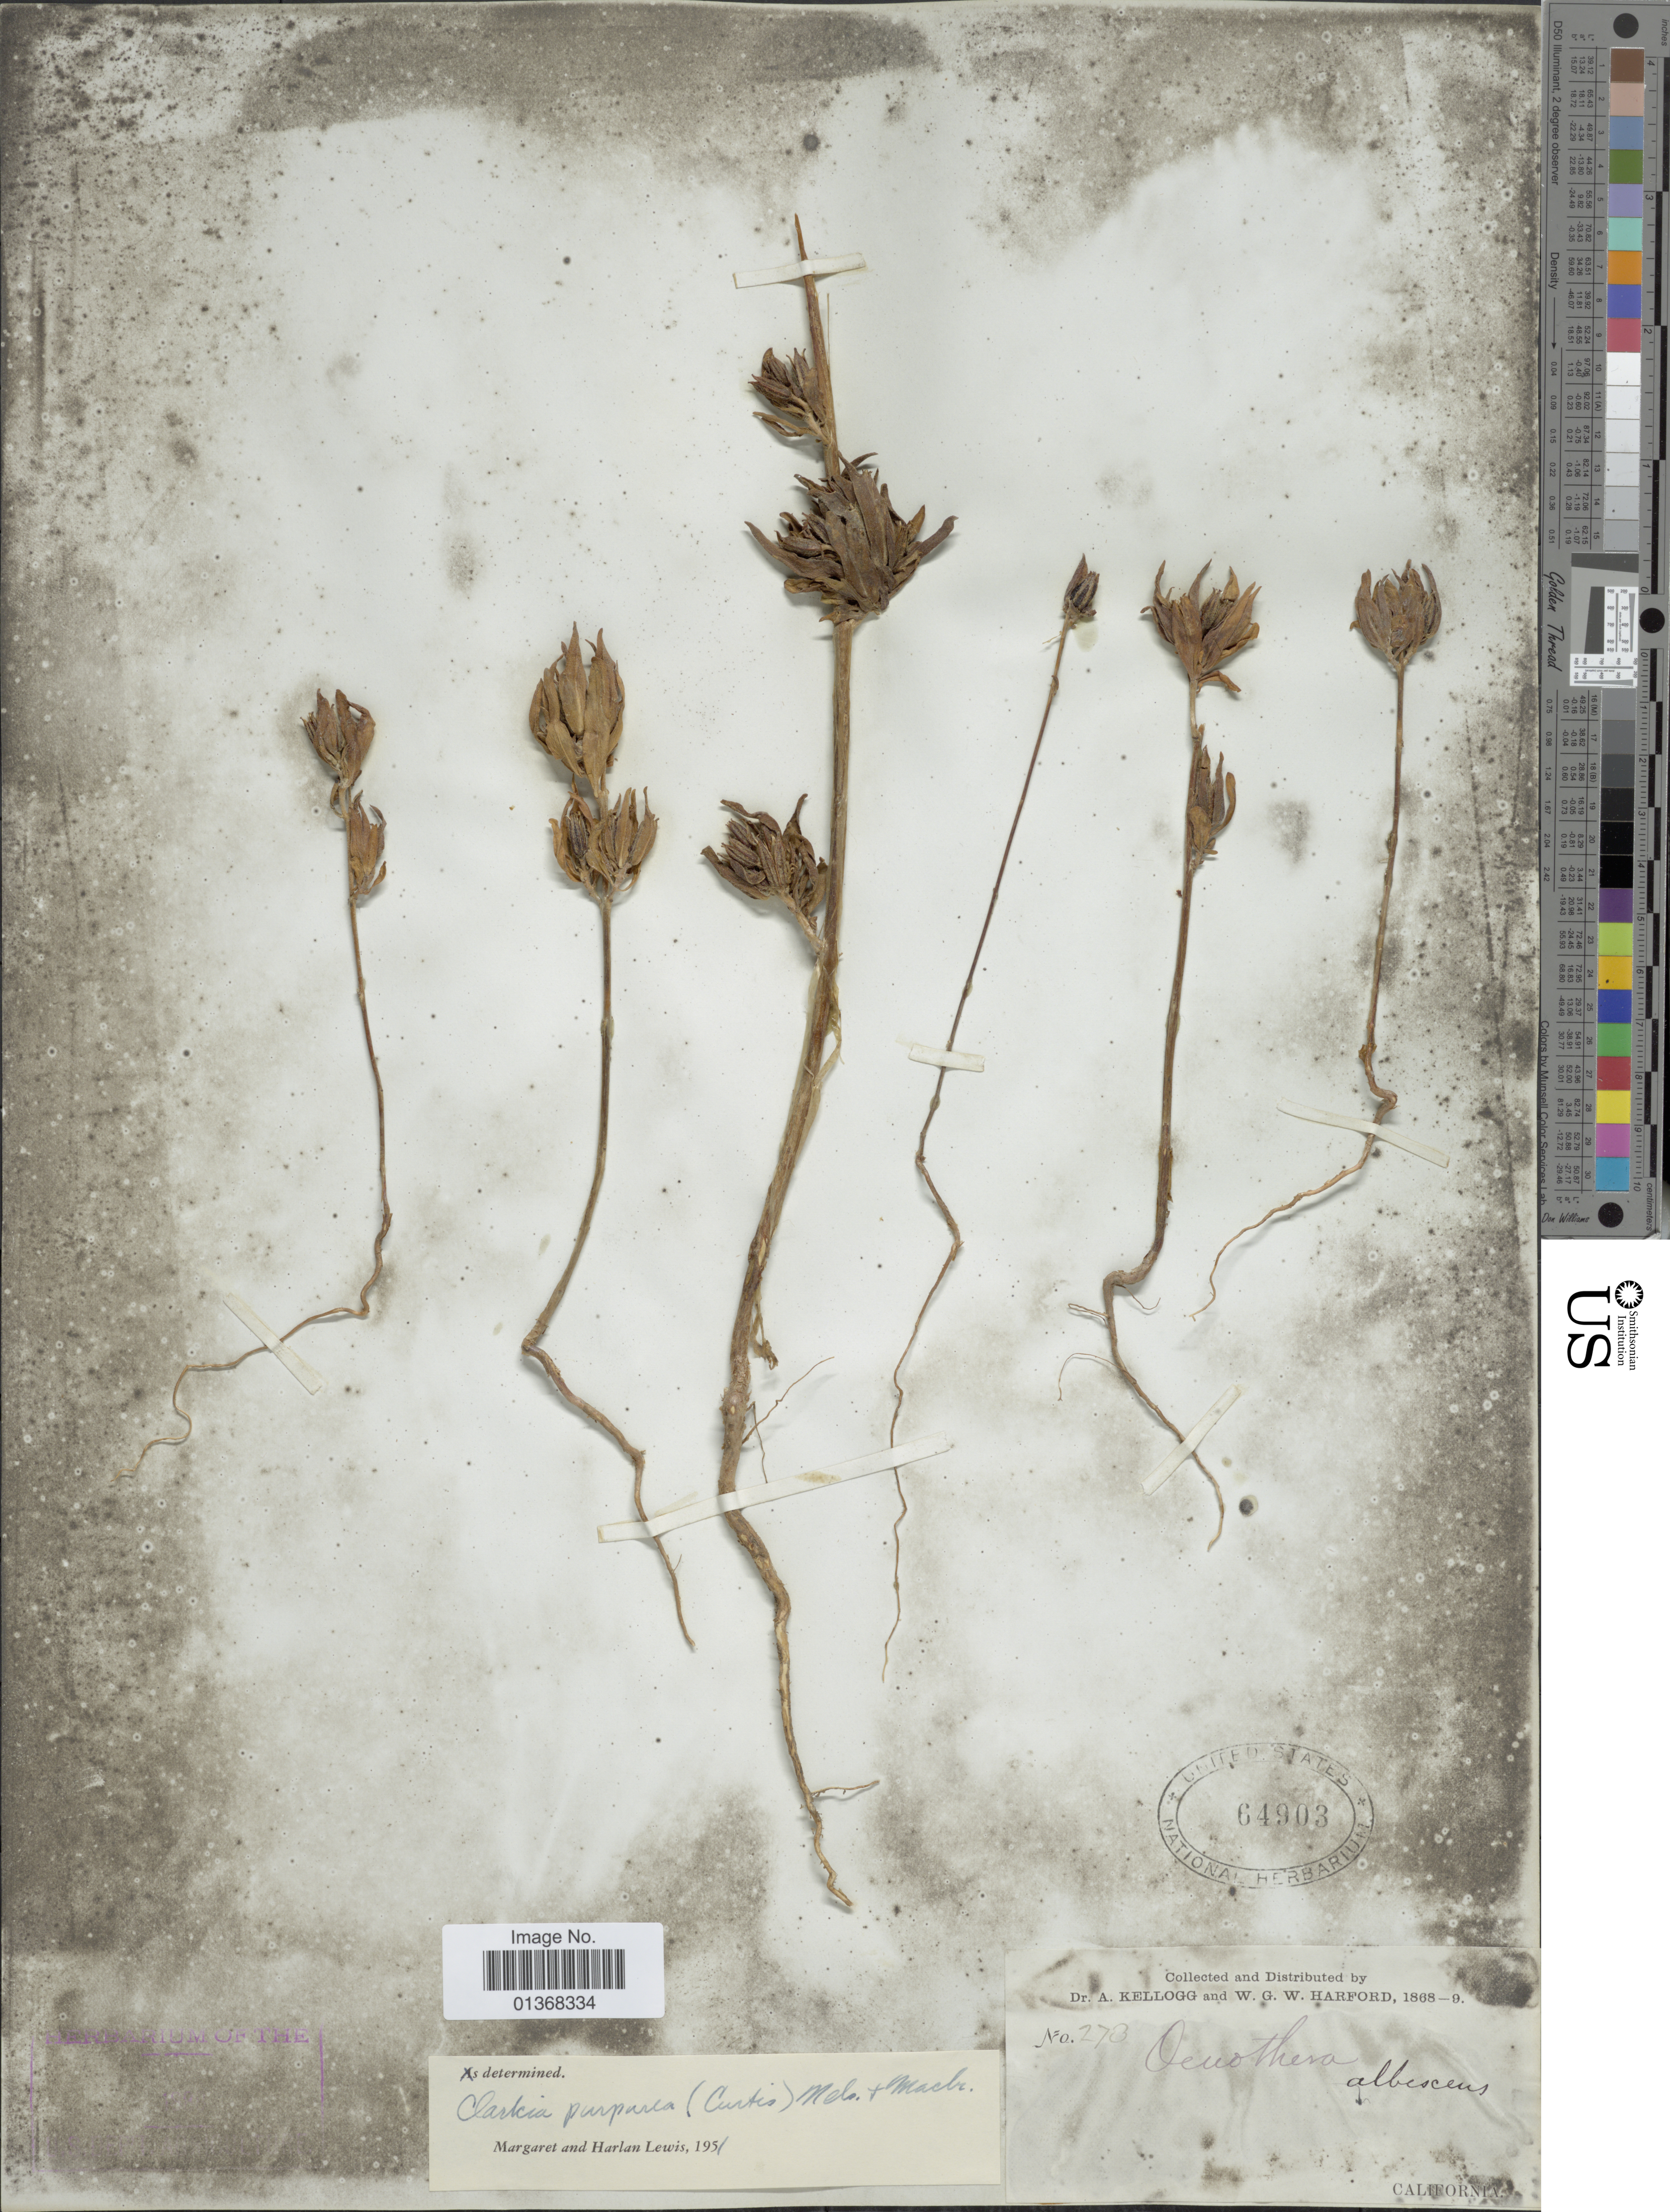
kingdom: Plantae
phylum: Tracheophyta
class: Magnoliopsida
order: Myrtales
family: Onagraceae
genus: Clarkia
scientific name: Clarkia purpurea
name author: (Curtis) A. Nelson & J.F. Macbr.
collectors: A. Kellogg & W. G. W. Harford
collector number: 273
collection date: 1868/1869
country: United States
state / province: California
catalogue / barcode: US 64903